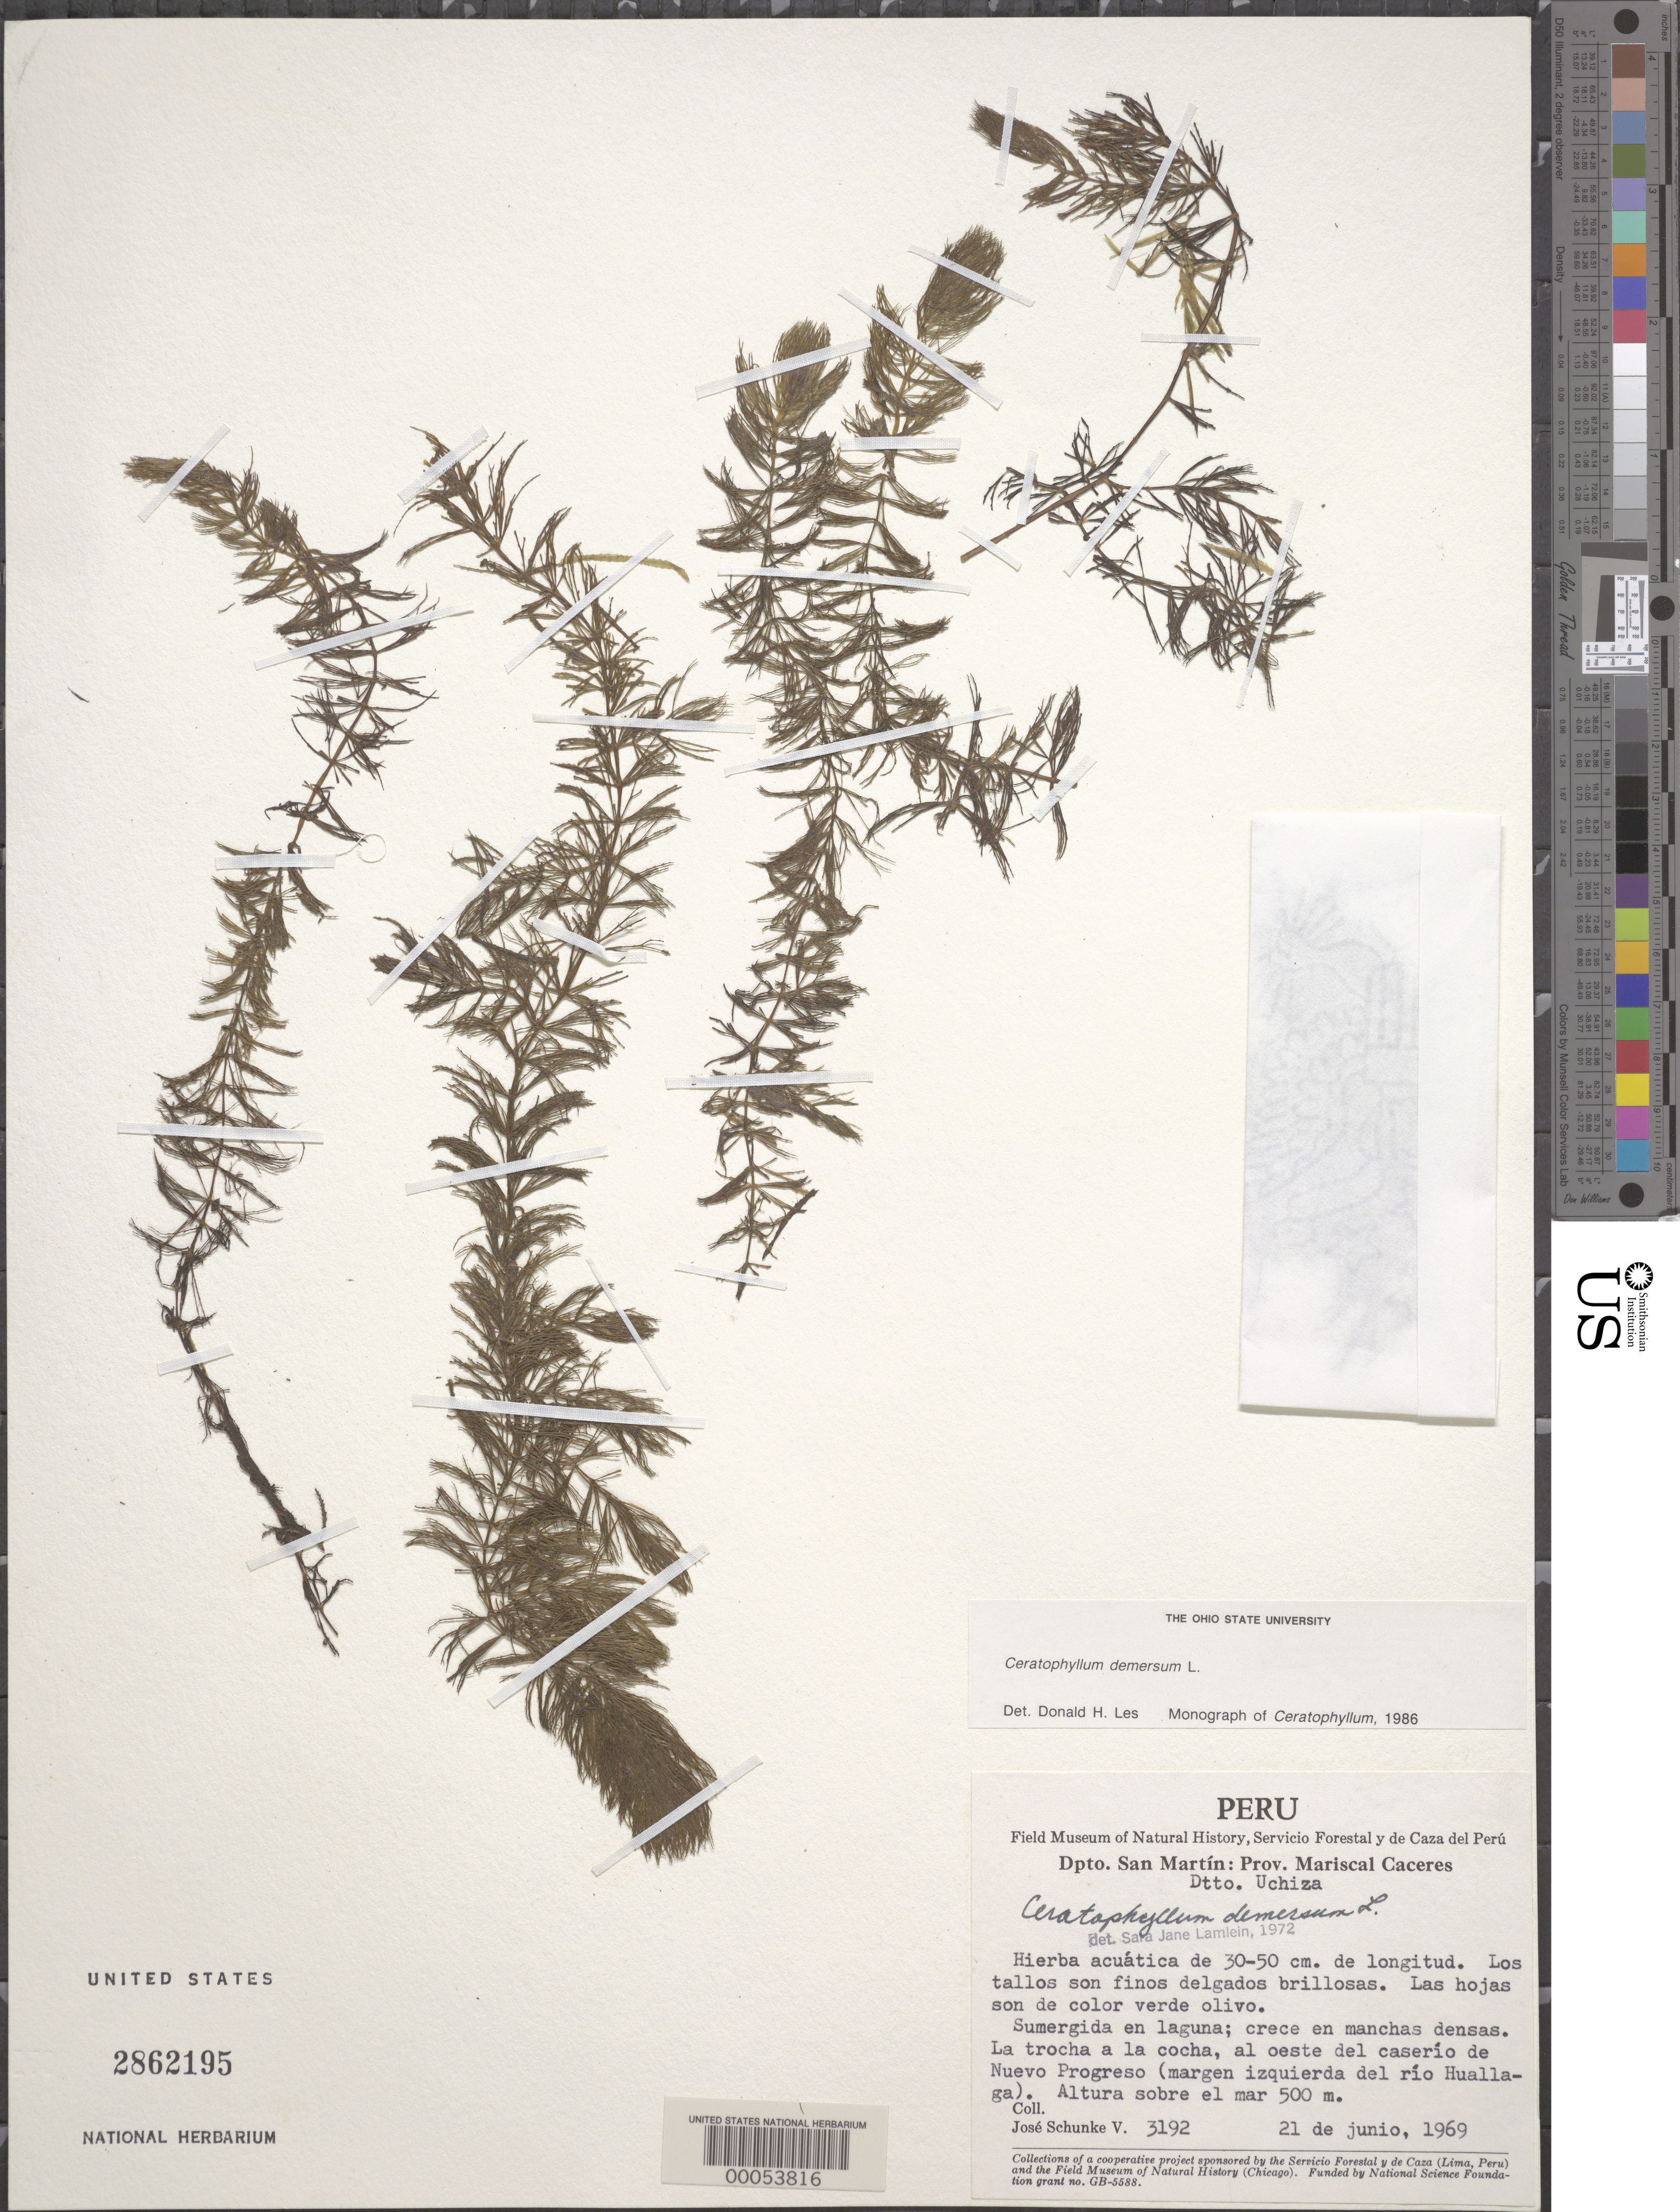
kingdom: Plantae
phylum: Tracheophyta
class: Magnoliopsida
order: Ceratophyllales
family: Ceratophyllaceae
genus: Ceratophyllum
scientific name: Ceratophyllum demersum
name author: L.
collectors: J. Schunke Vigo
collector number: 3192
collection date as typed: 21 Jun 1969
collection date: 1969-06-21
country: Peru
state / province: San Martín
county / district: Mariscal Cáceres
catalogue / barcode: US 2862195